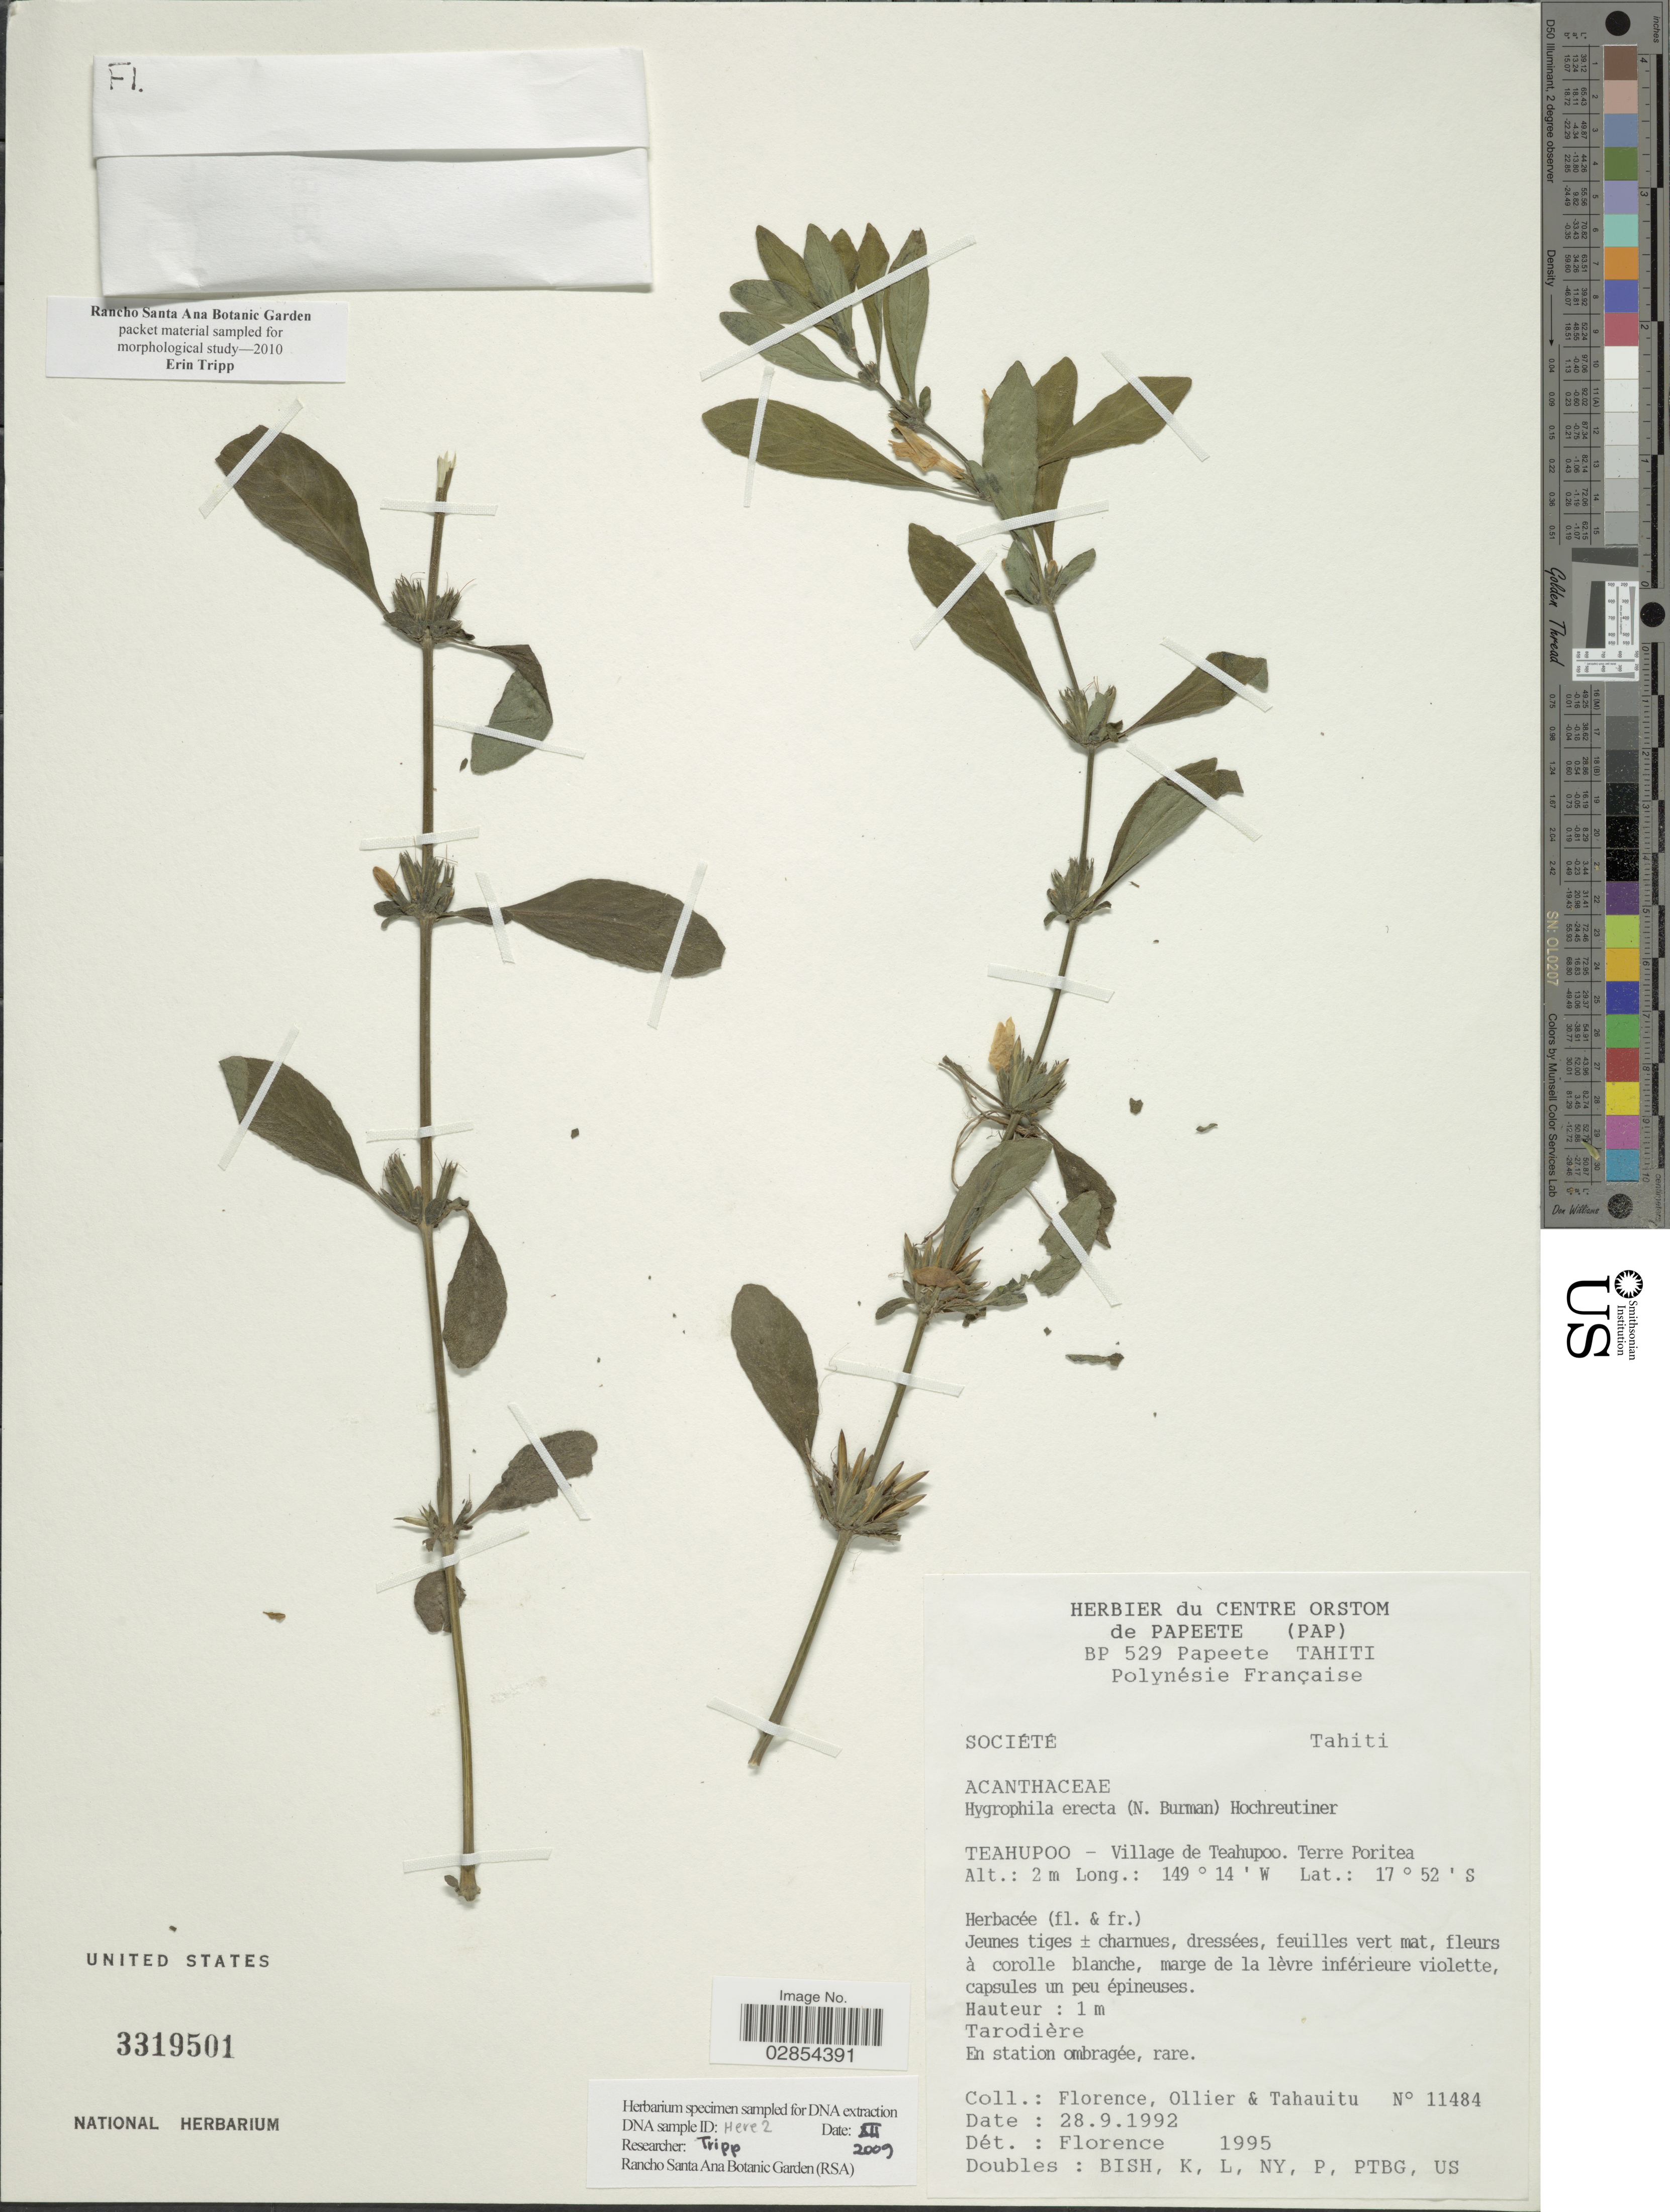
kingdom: Plantae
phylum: Tracheophyta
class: Magnoliopsida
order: Lamiales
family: Acanthaceae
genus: Hygrophila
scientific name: Hygrophila erecta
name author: (Burm. f.) Hochr.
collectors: -. Florence, -. Ollier & Tahauitu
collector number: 11484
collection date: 1992-09-28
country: French Polynesia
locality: Polynésie Française. Société. Tahiti. Teahupoo - Village de Teahupoo. Terre Poritea.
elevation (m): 2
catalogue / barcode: US 3319501